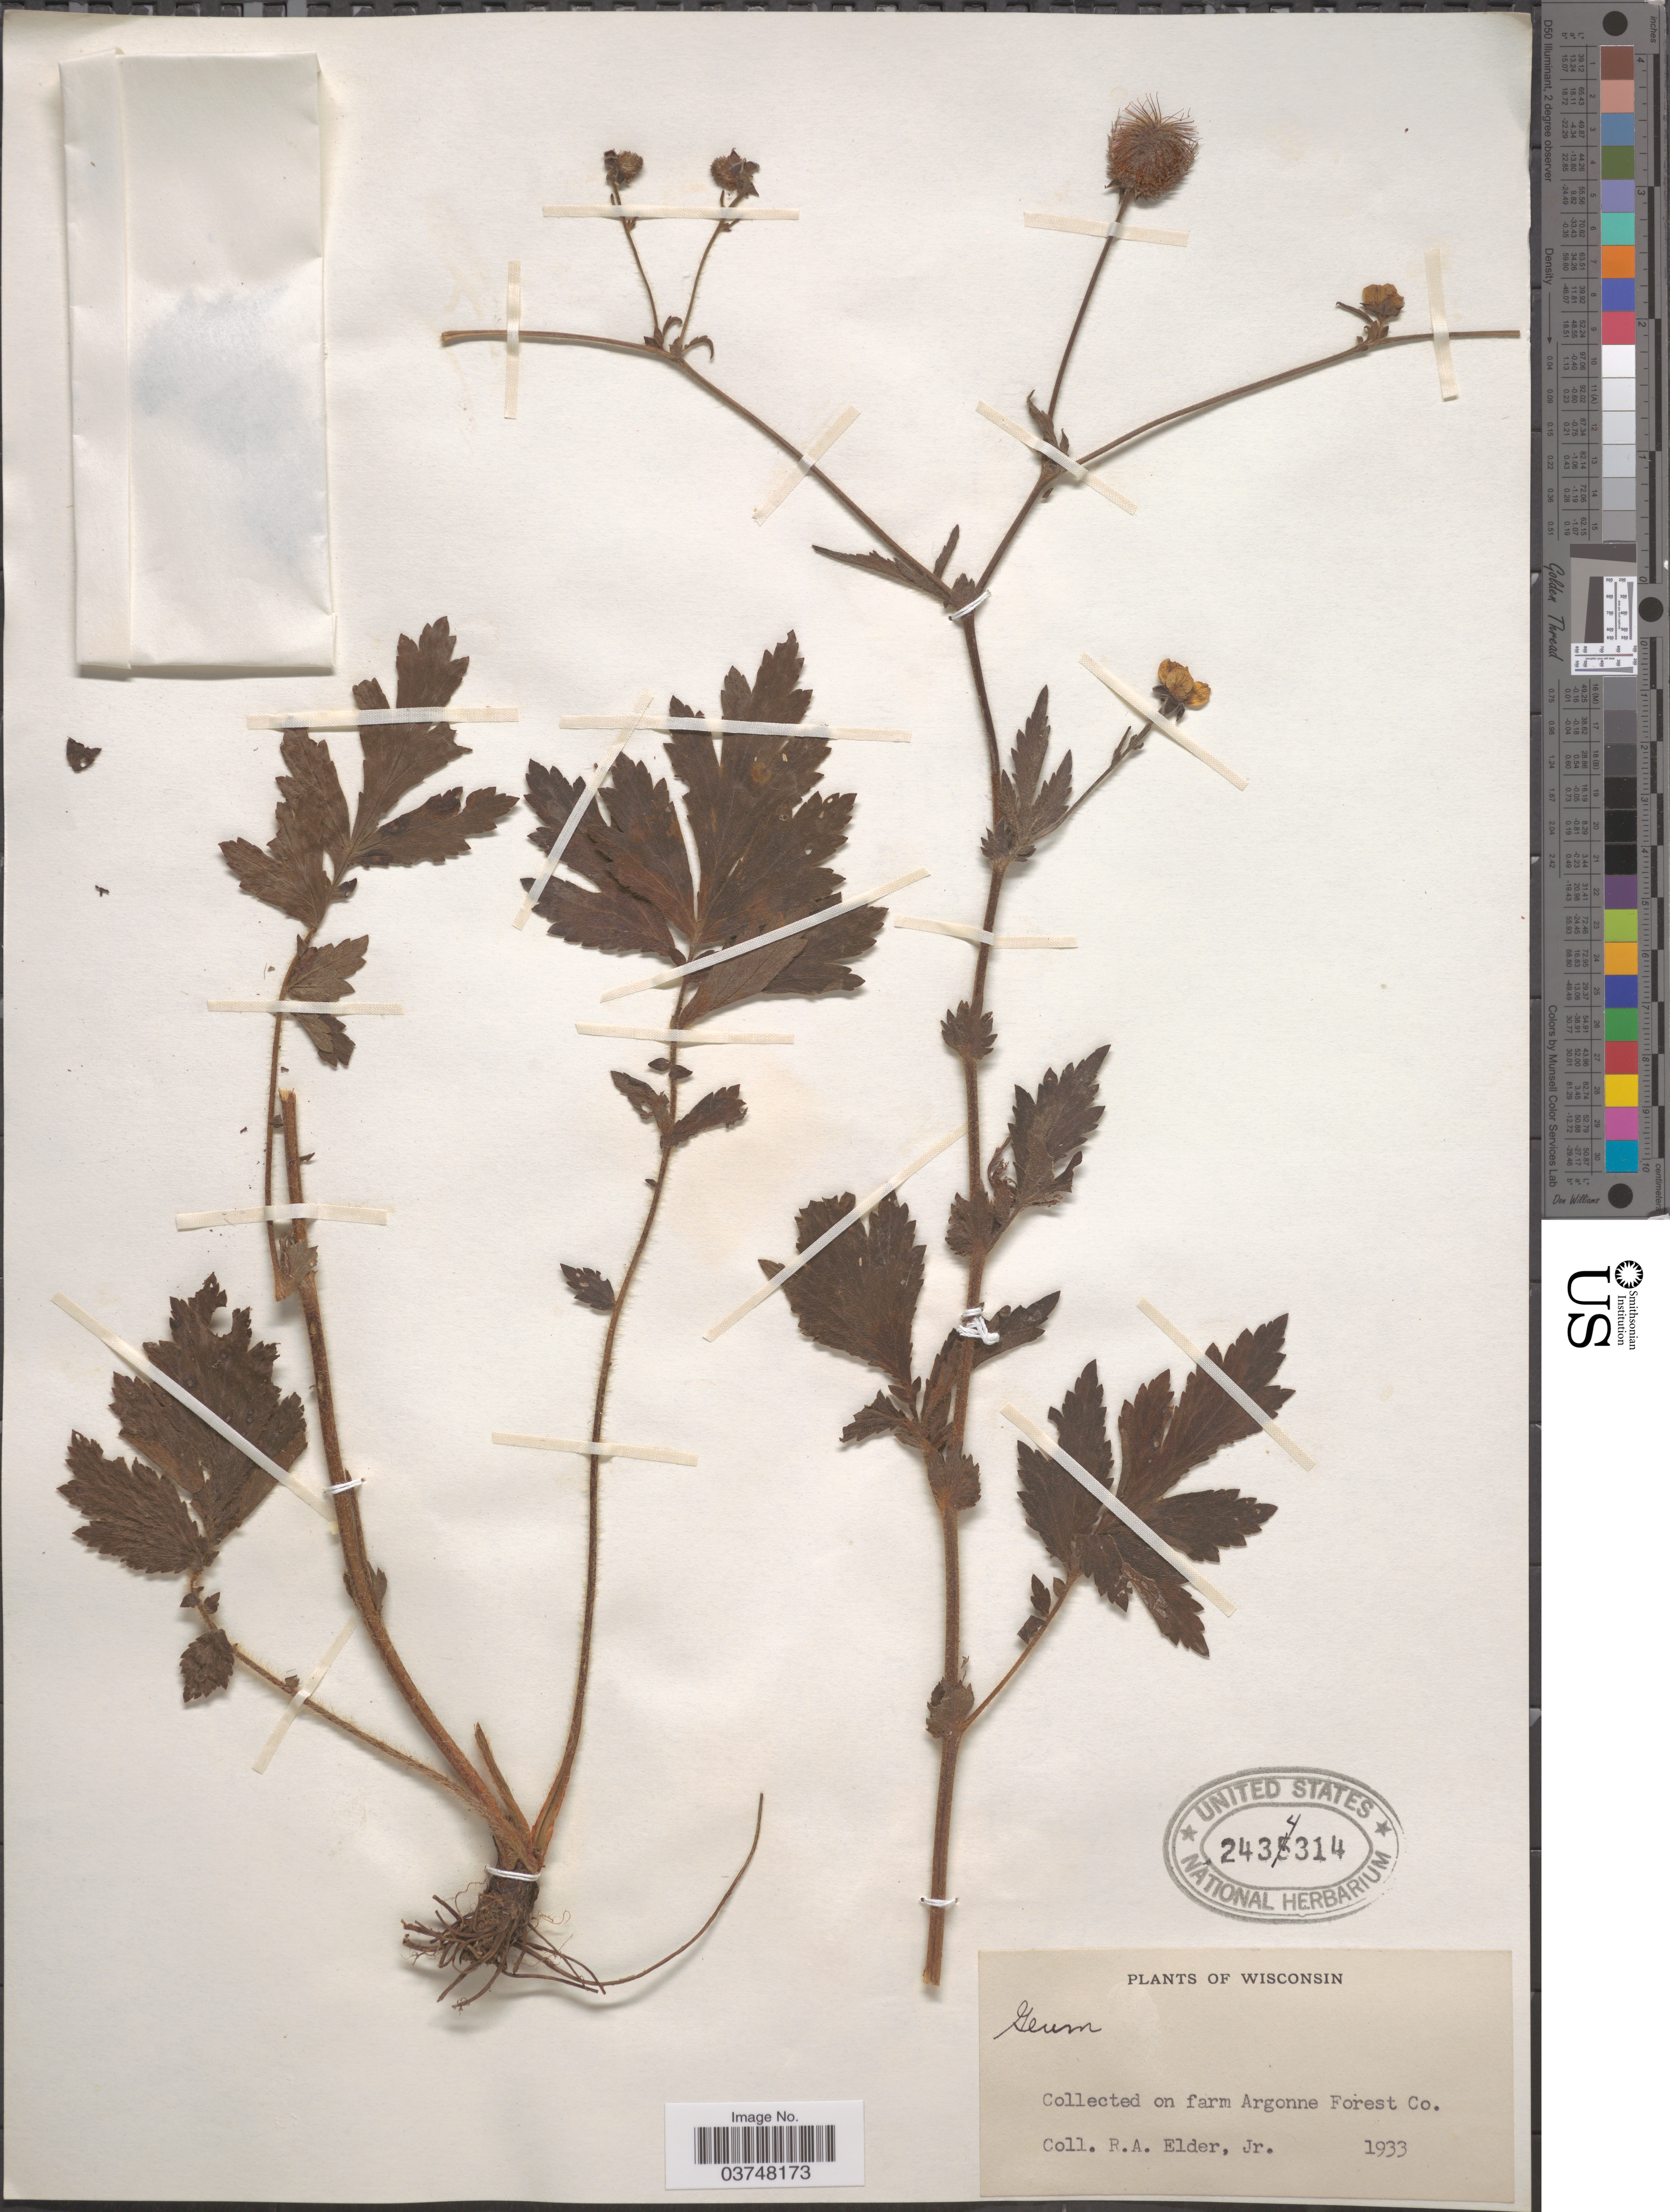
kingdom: Plantae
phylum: Tracheophyta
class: Magnoliopsida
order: Rosales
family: Rosaceae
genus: Geum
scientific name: Geum sp.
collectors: R. Elder Jr.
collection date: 1933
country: United States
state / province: Wisconsin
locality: On farm Argonne Forest Co.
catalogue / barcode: US 2434314